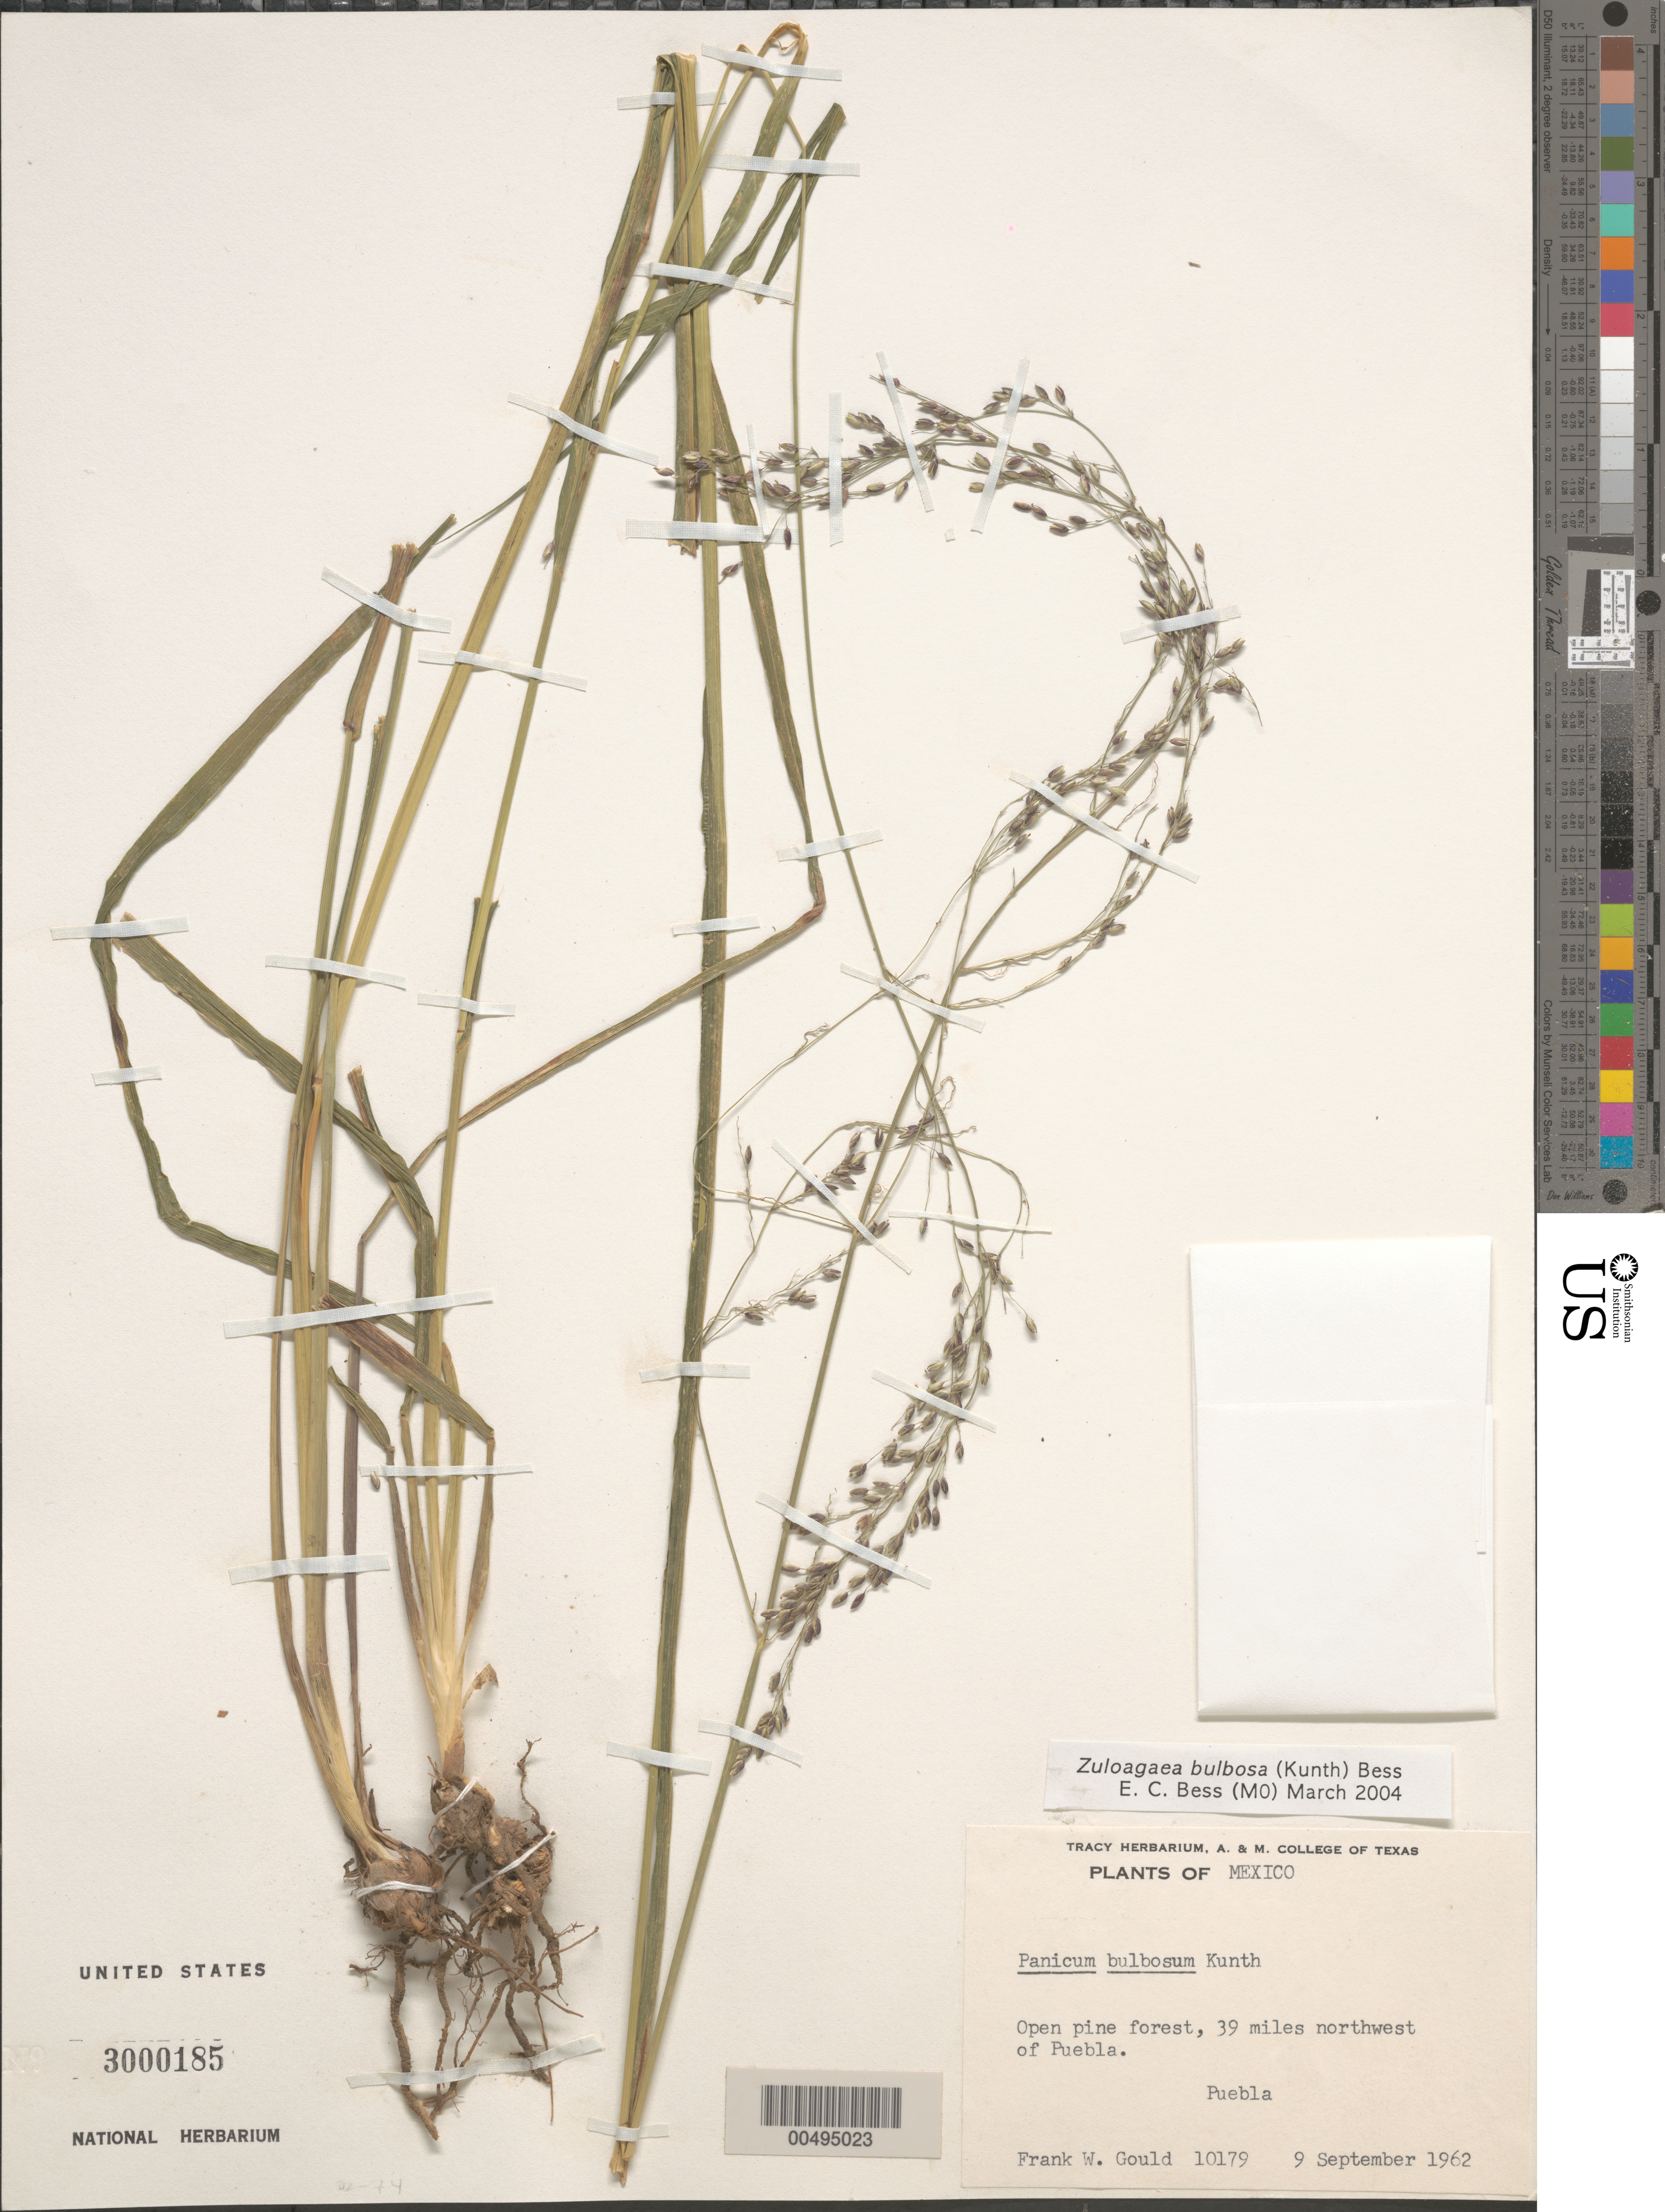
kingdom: Plantae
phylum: Tracheophyta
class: Liliopsida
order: Poales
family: Poaceae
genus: Panicum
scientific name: Panicum bulbosum subsp. sciaphilum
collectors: F. W. Gould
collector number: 10179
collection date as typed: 9 Sep 1962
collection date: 1962-09-09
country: Mexico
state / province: Puebla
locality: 39 mi NW of Puebla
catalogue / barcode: US 3000185